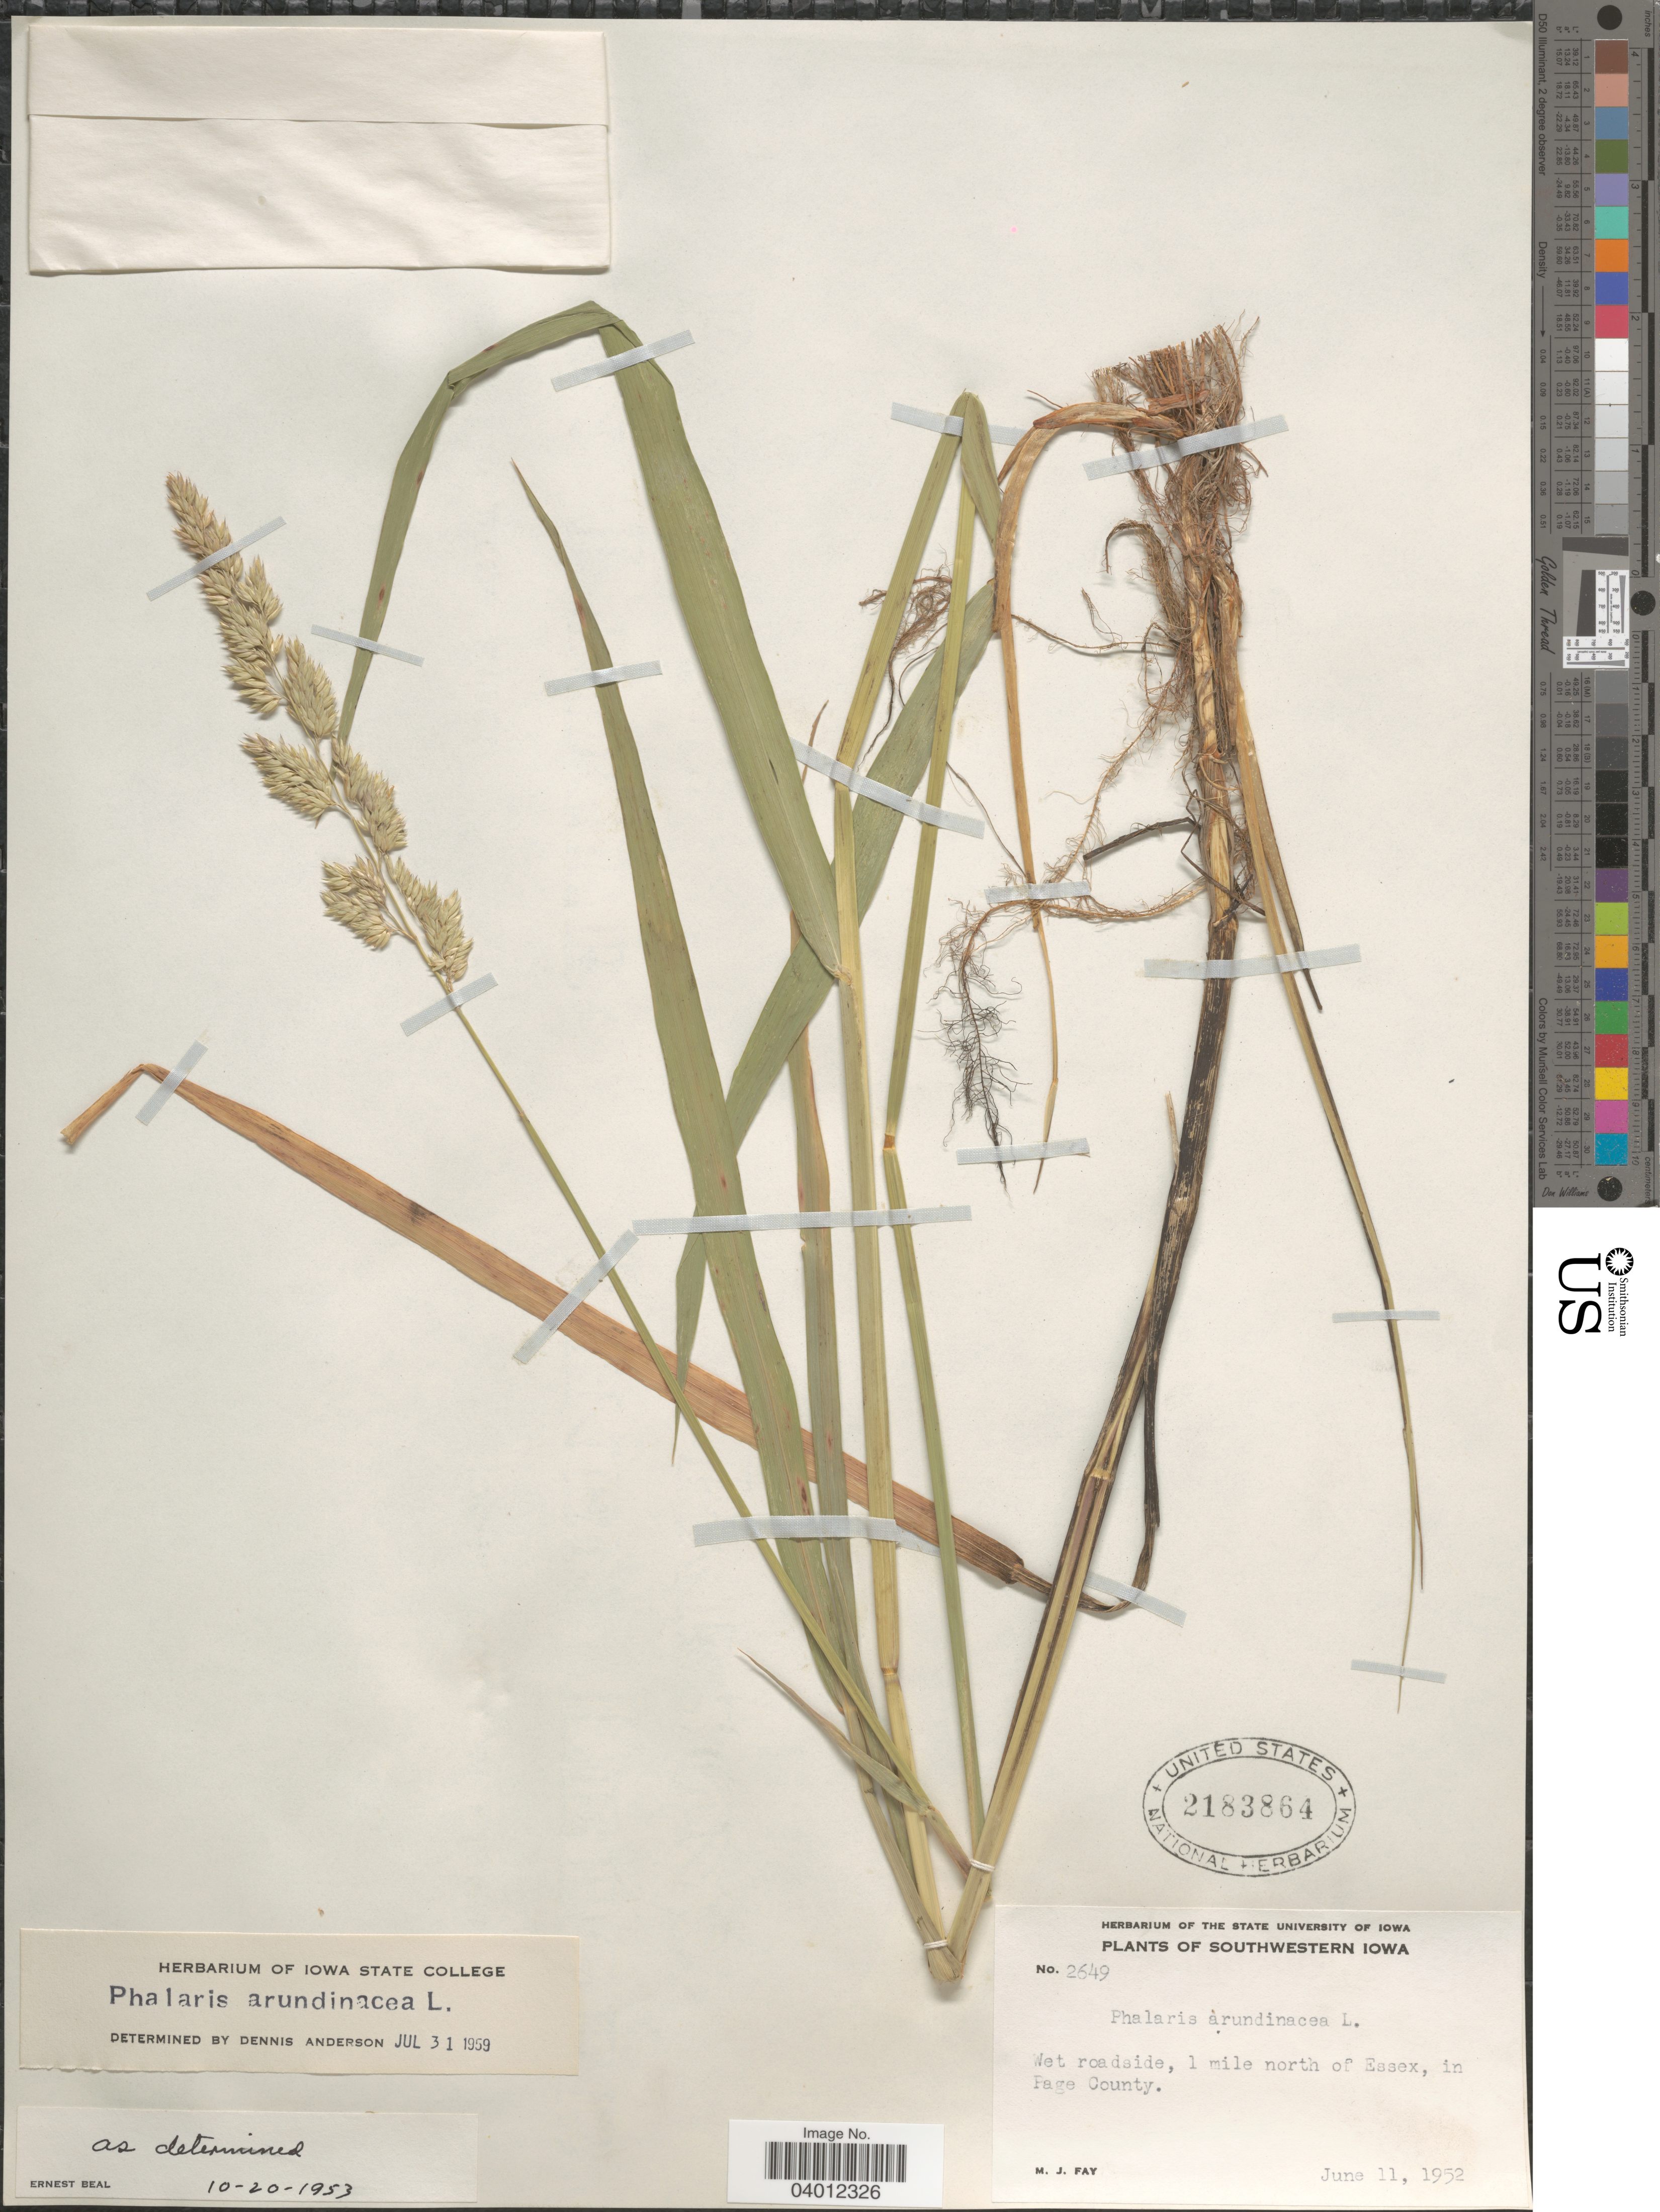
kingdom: Plantae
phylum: Tracheophyta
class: Liliopsida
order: Poales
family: Poaceae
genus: Phalaris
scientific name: Phalaris arundinacea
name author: L.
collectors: M. Fay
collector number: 2649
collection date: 1952-06-11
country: United States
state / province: Iowa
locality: Southwestern Iowa. Wet roadside, 1 mile north of Essex, in Page County.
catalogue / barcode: US 2183864